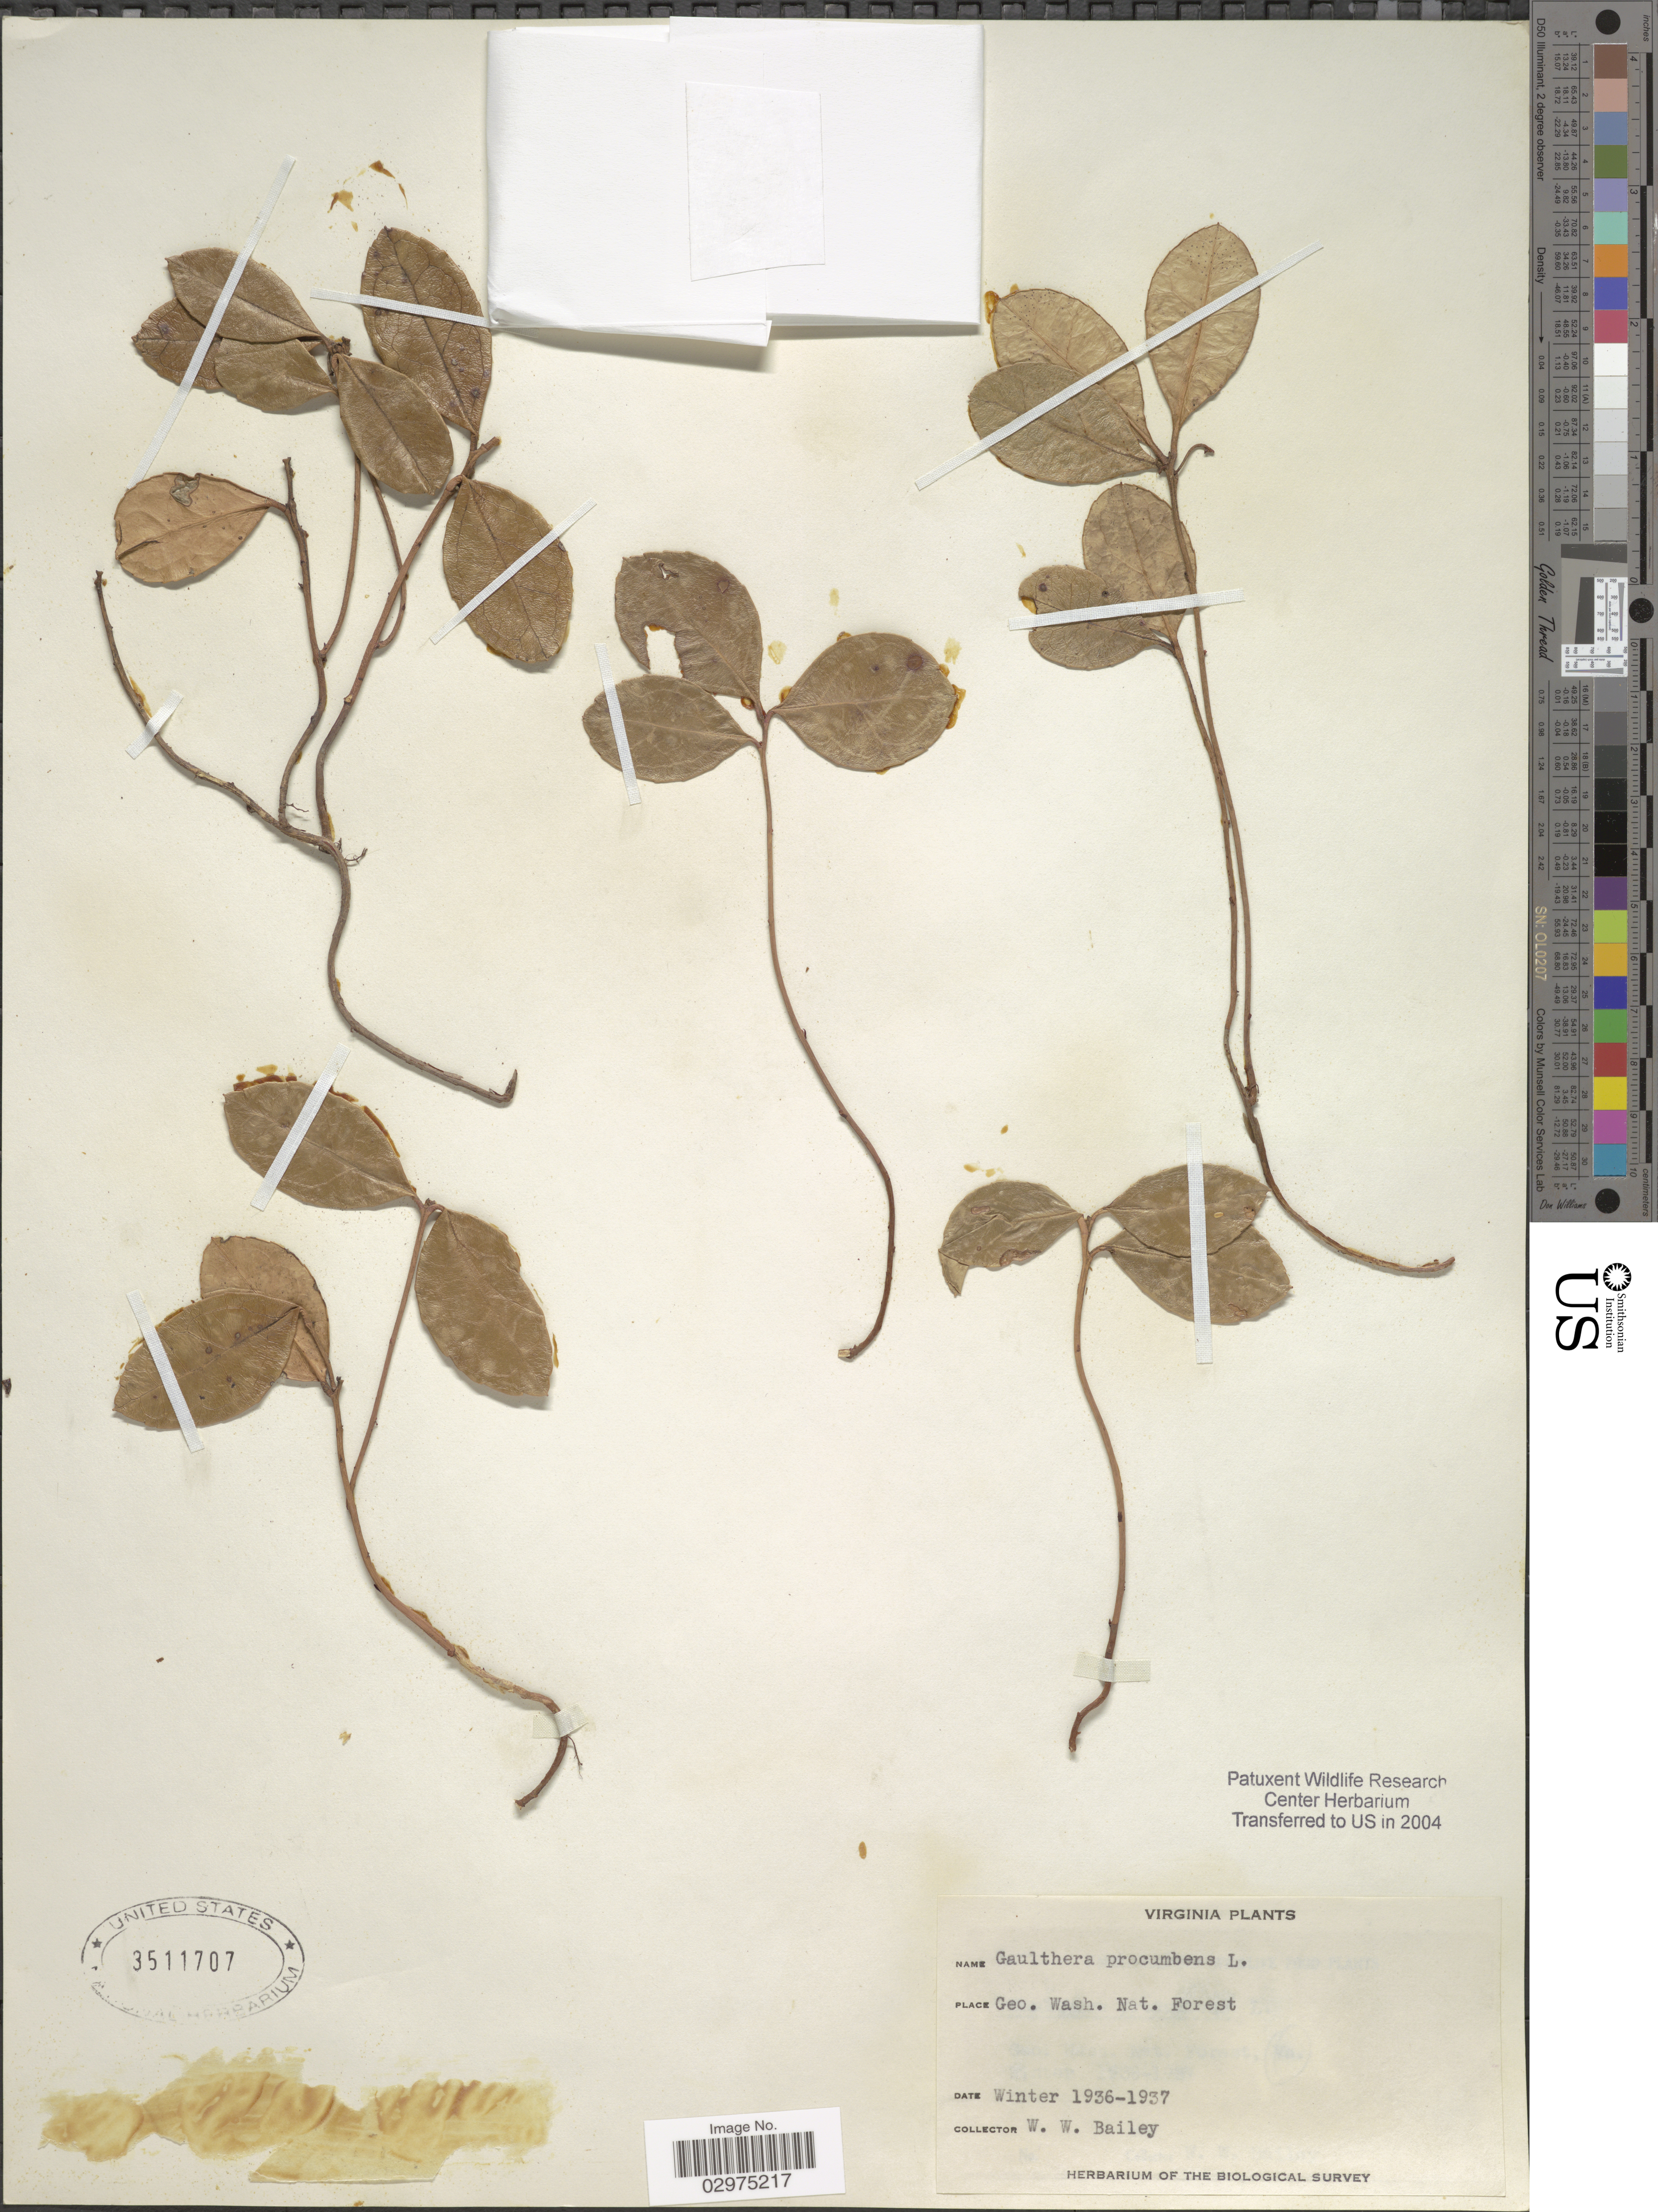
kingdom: Plantae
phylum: Tracheophyta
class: Magnoliopsida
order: Ericales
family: Ericaceae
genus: Gaultheria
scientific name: Gaultheria procumbens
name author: L.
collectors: W. W. Bailey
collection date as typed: Winter 1936-1937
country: United States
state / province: Virginia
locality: Geo. Wash. Nat. Forest.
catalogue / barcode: US 3511707